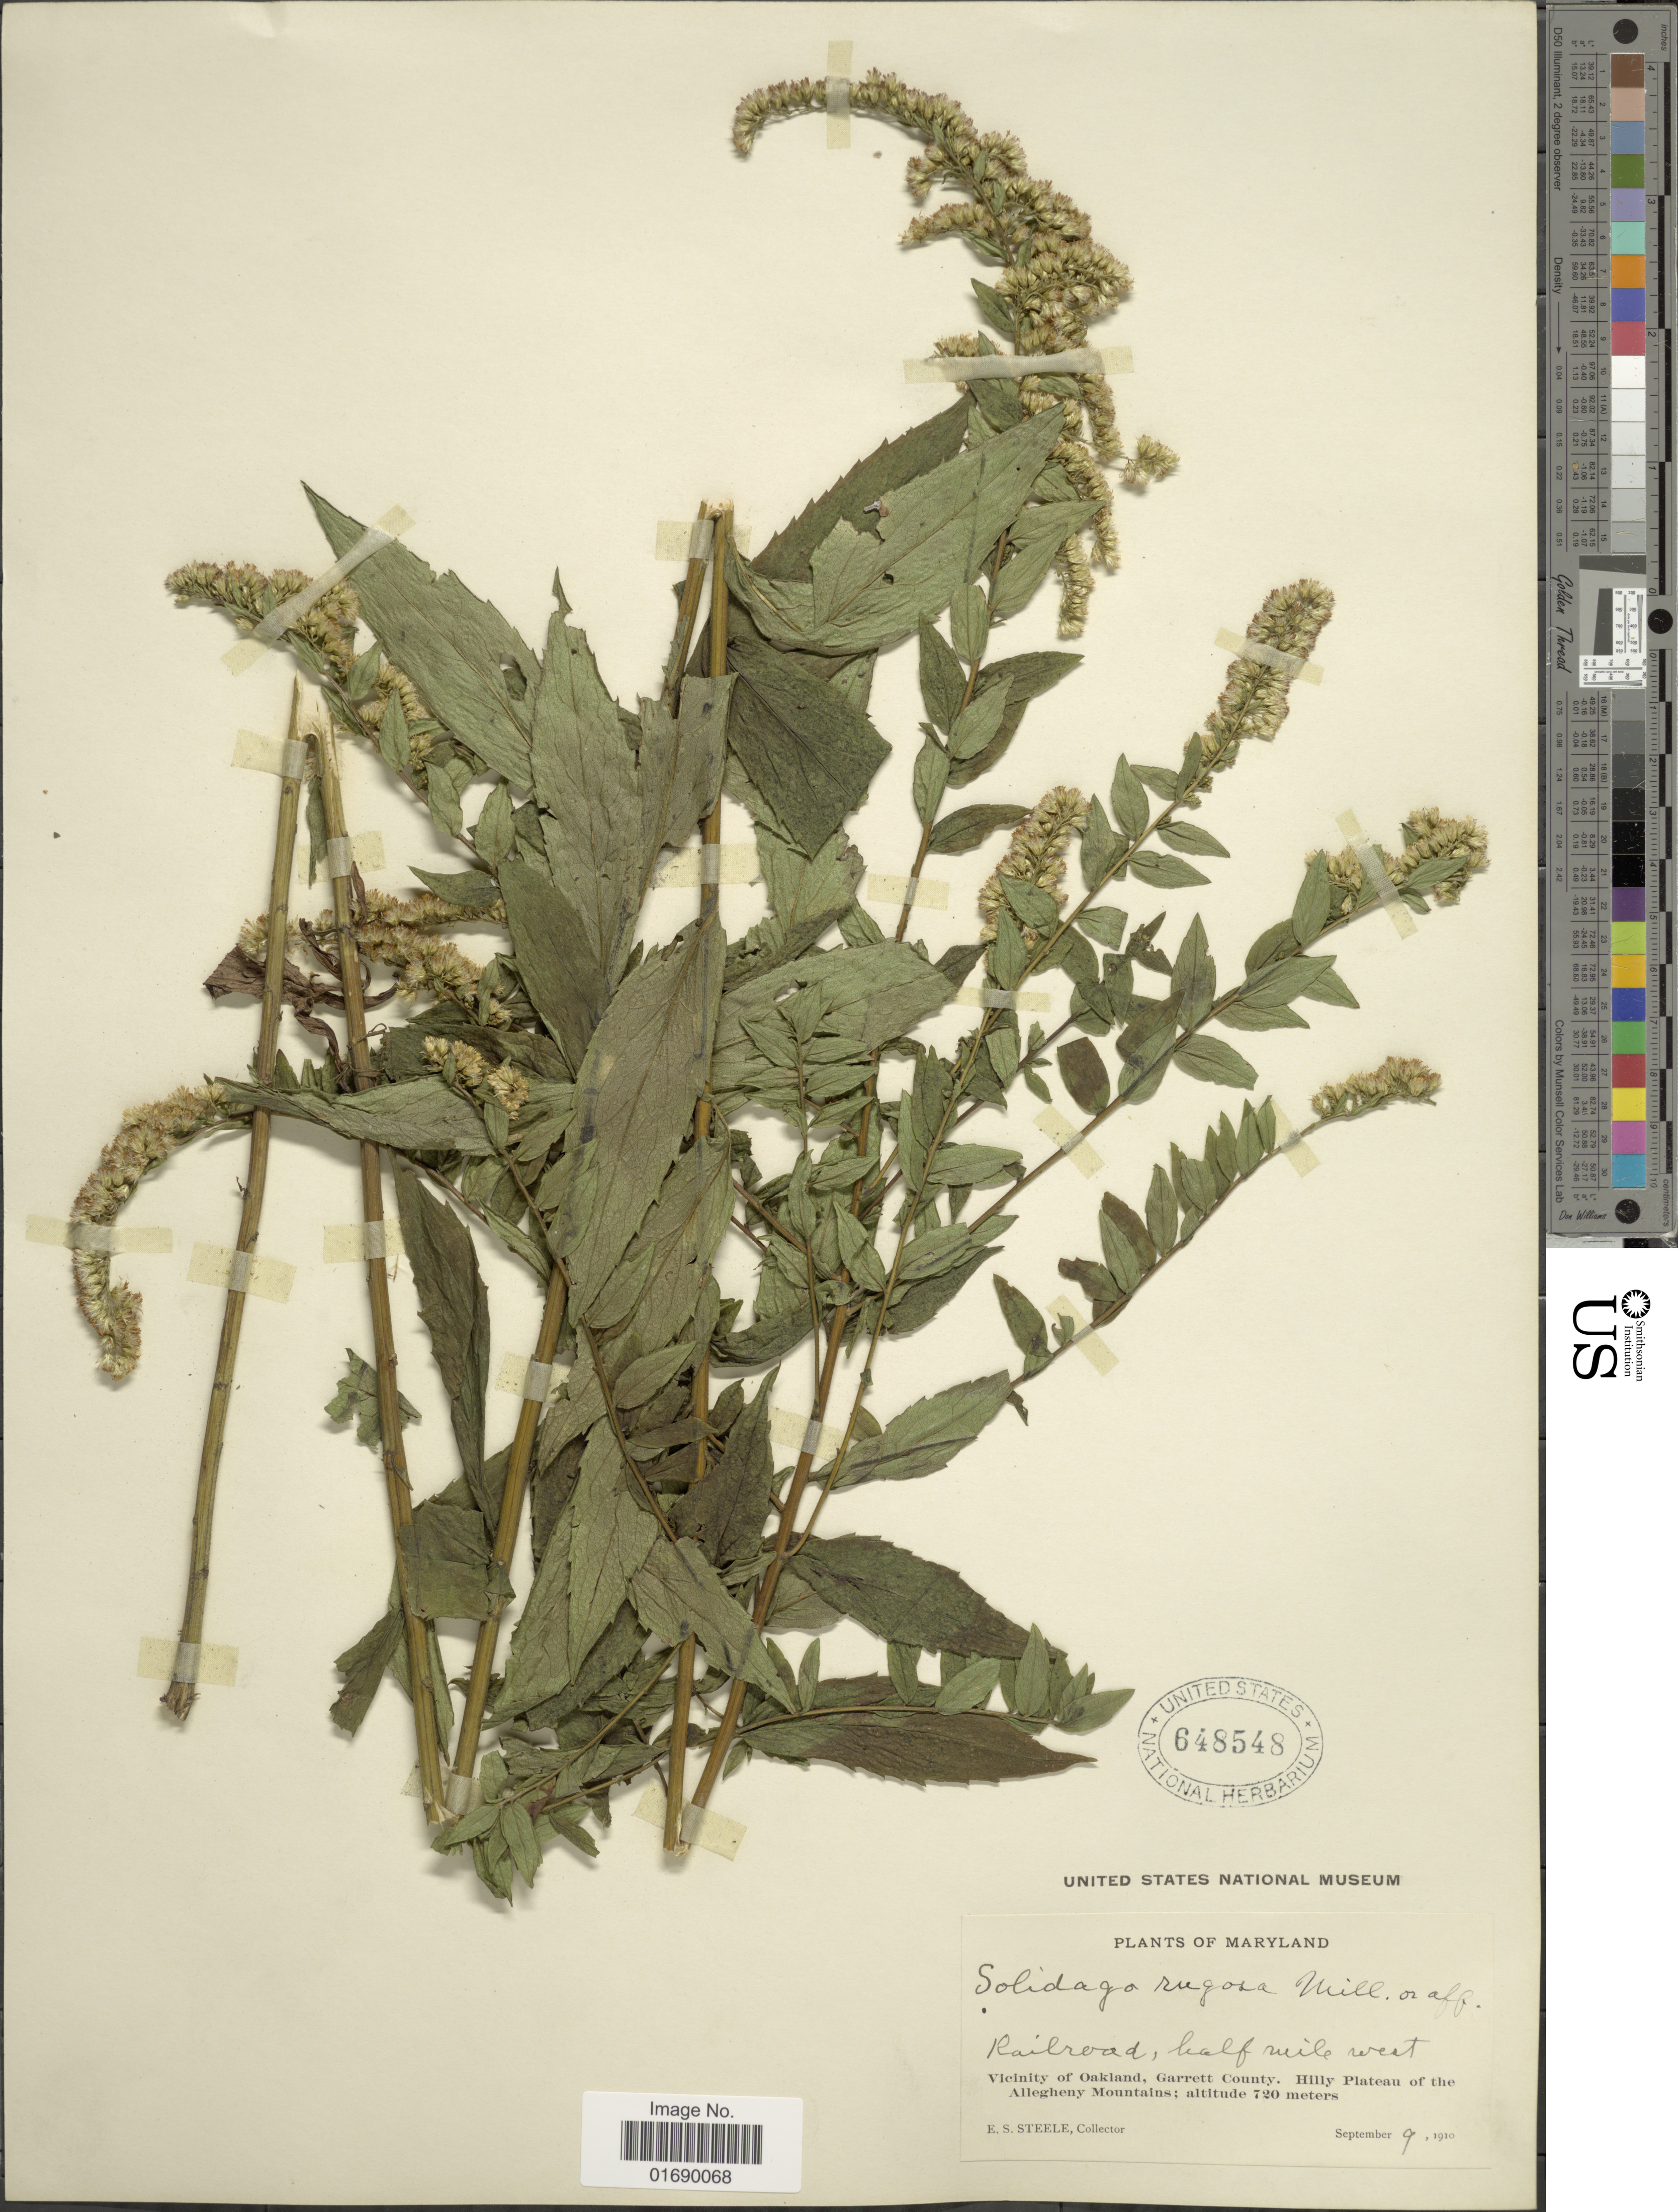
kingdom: Plantae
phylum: Tracheophyta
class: Magnoliopsida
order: Asterales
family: Asteraceae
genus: Solidago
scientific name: Solidago rugosa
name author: Mill.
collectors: E. Steele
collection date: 1910-09-09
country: United States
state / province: Maryland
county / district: Garrett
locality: Railroad, half mile west, Vicinity of Oakland, Garrett County, Hilly Plateau of the Allegheny Mountain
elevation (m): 720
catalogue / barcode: US 648548